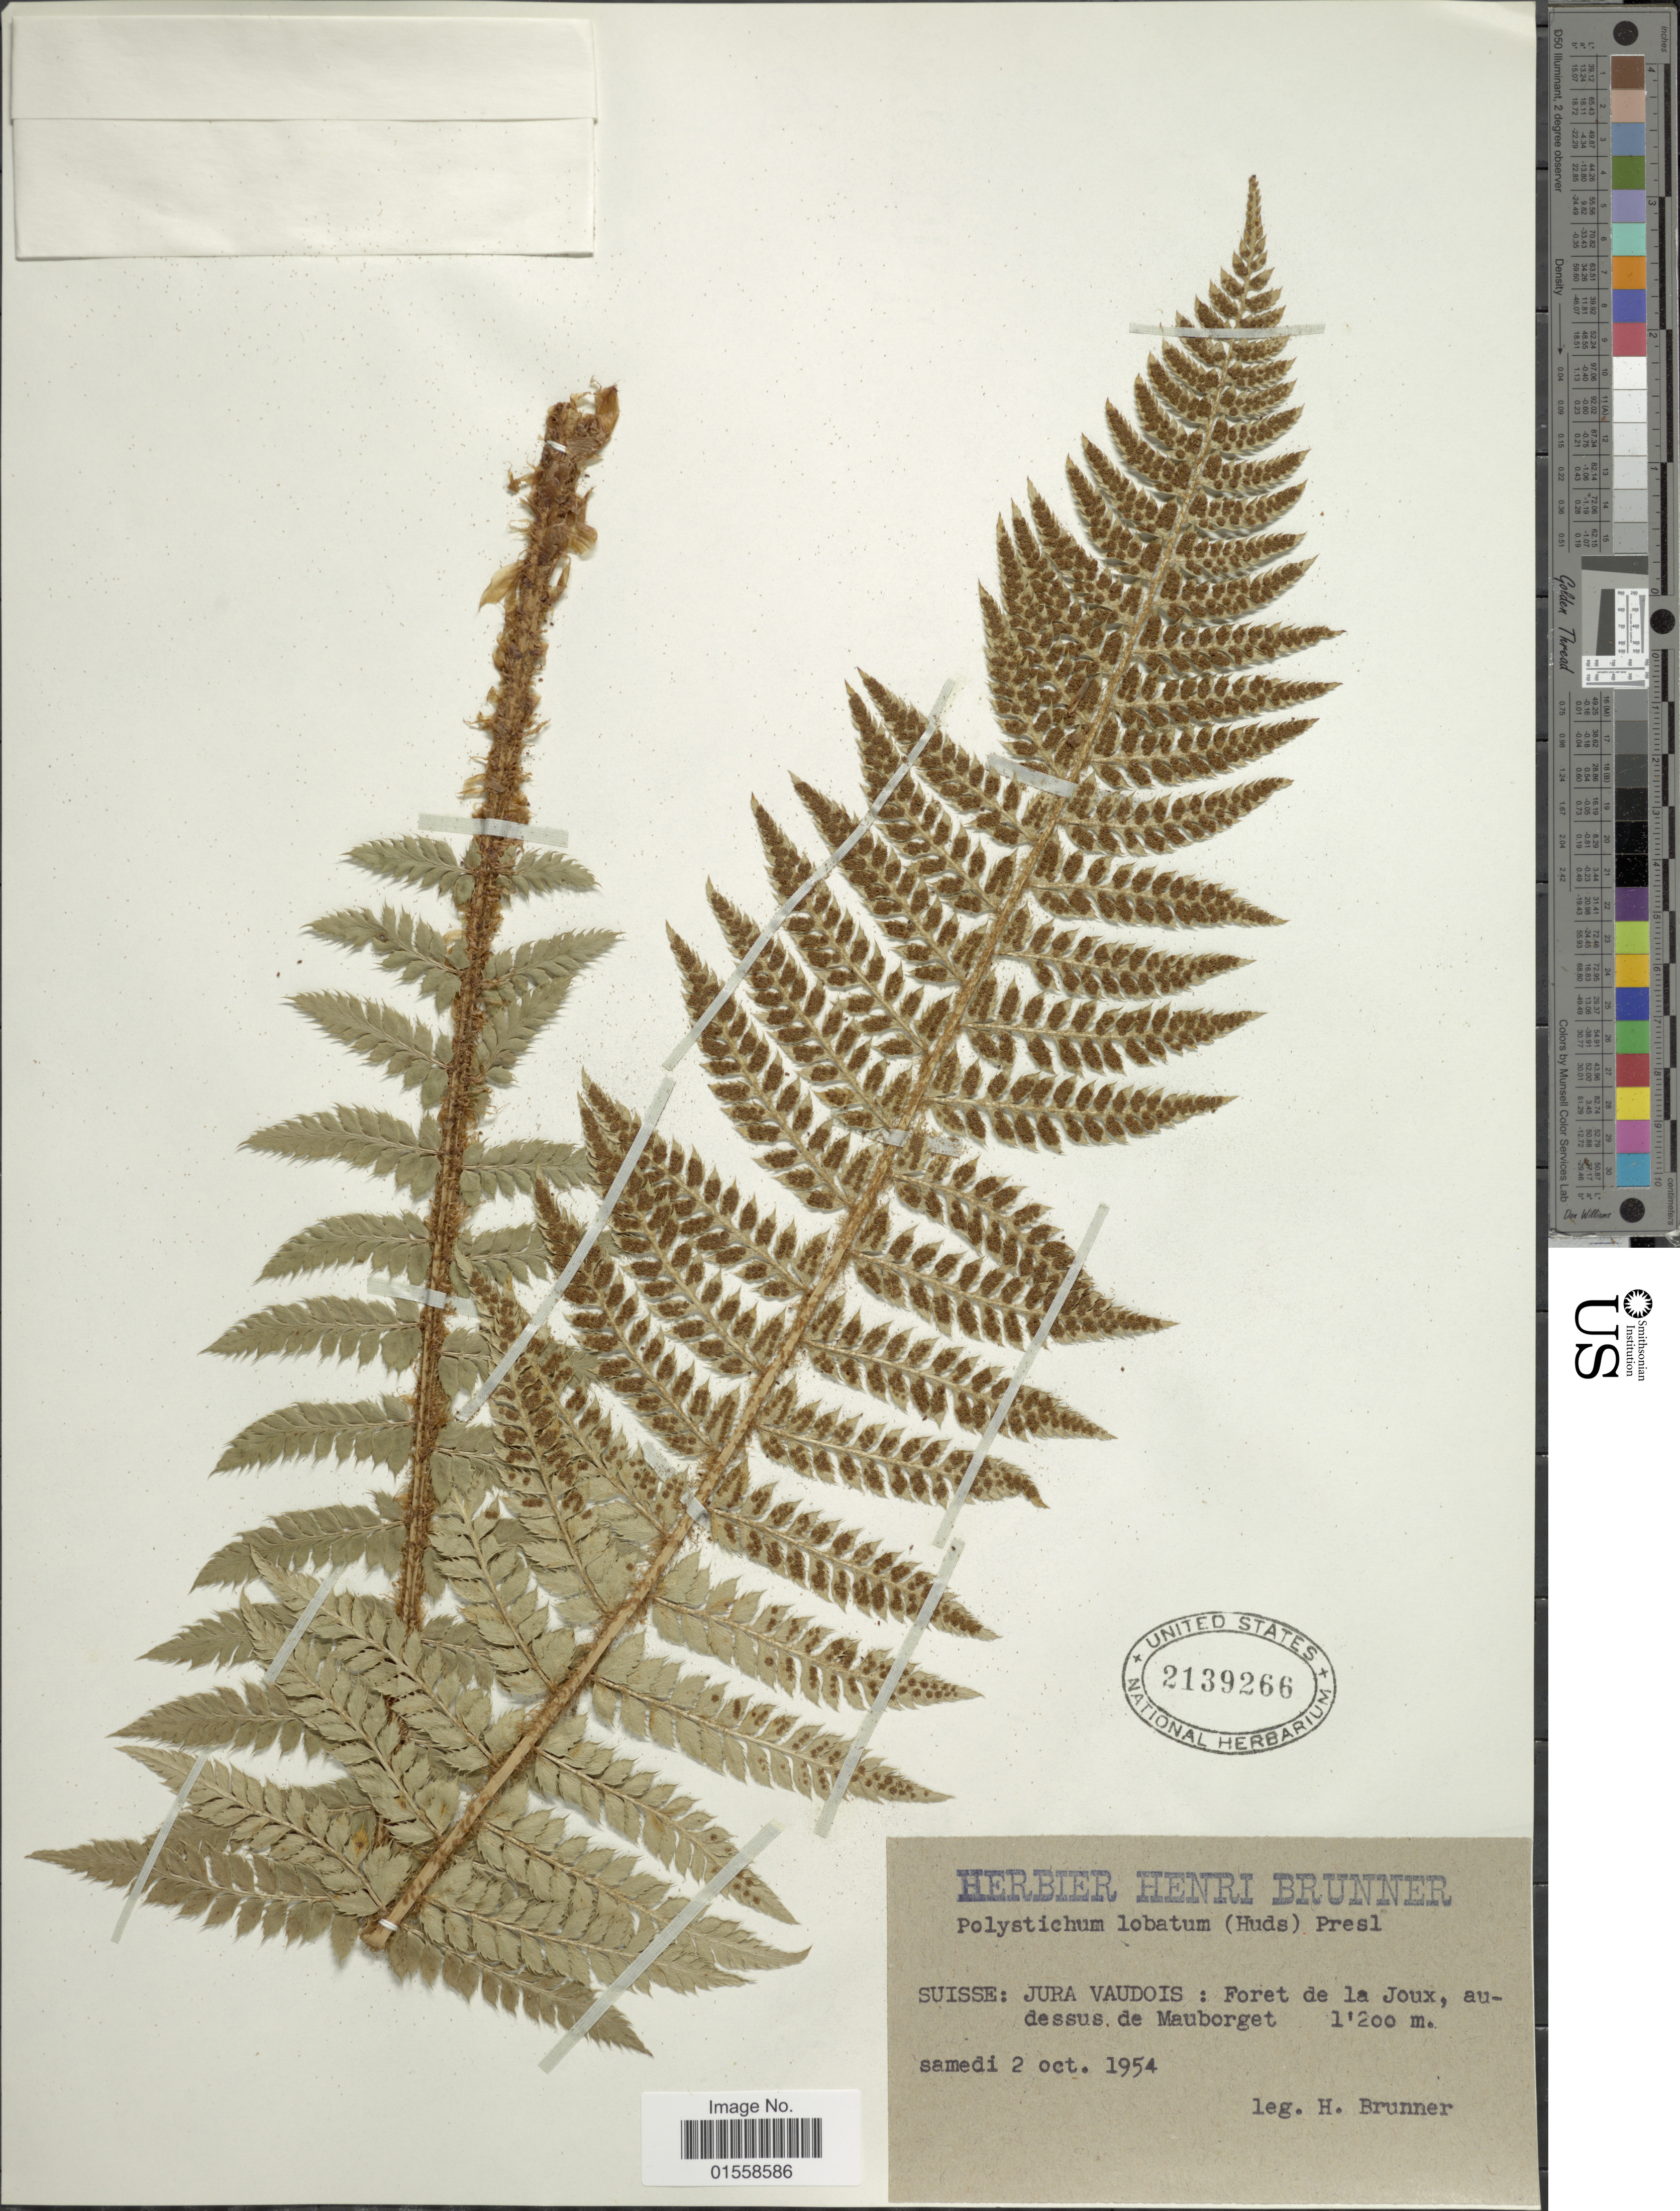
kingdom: Plantae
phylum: Tracheophyta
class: Polypodiopsida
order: Polypodiales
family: Dryopteridaceae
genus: Polystichum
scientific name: Polystichum aculeatum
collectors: H. Brunner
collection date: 1954-10-02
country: Switzerland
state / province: Jura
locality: Suisse: Jura Vaudois: Foret de la Joux, audessus de Mauborget.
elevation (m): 1200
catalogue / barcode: US 2139266